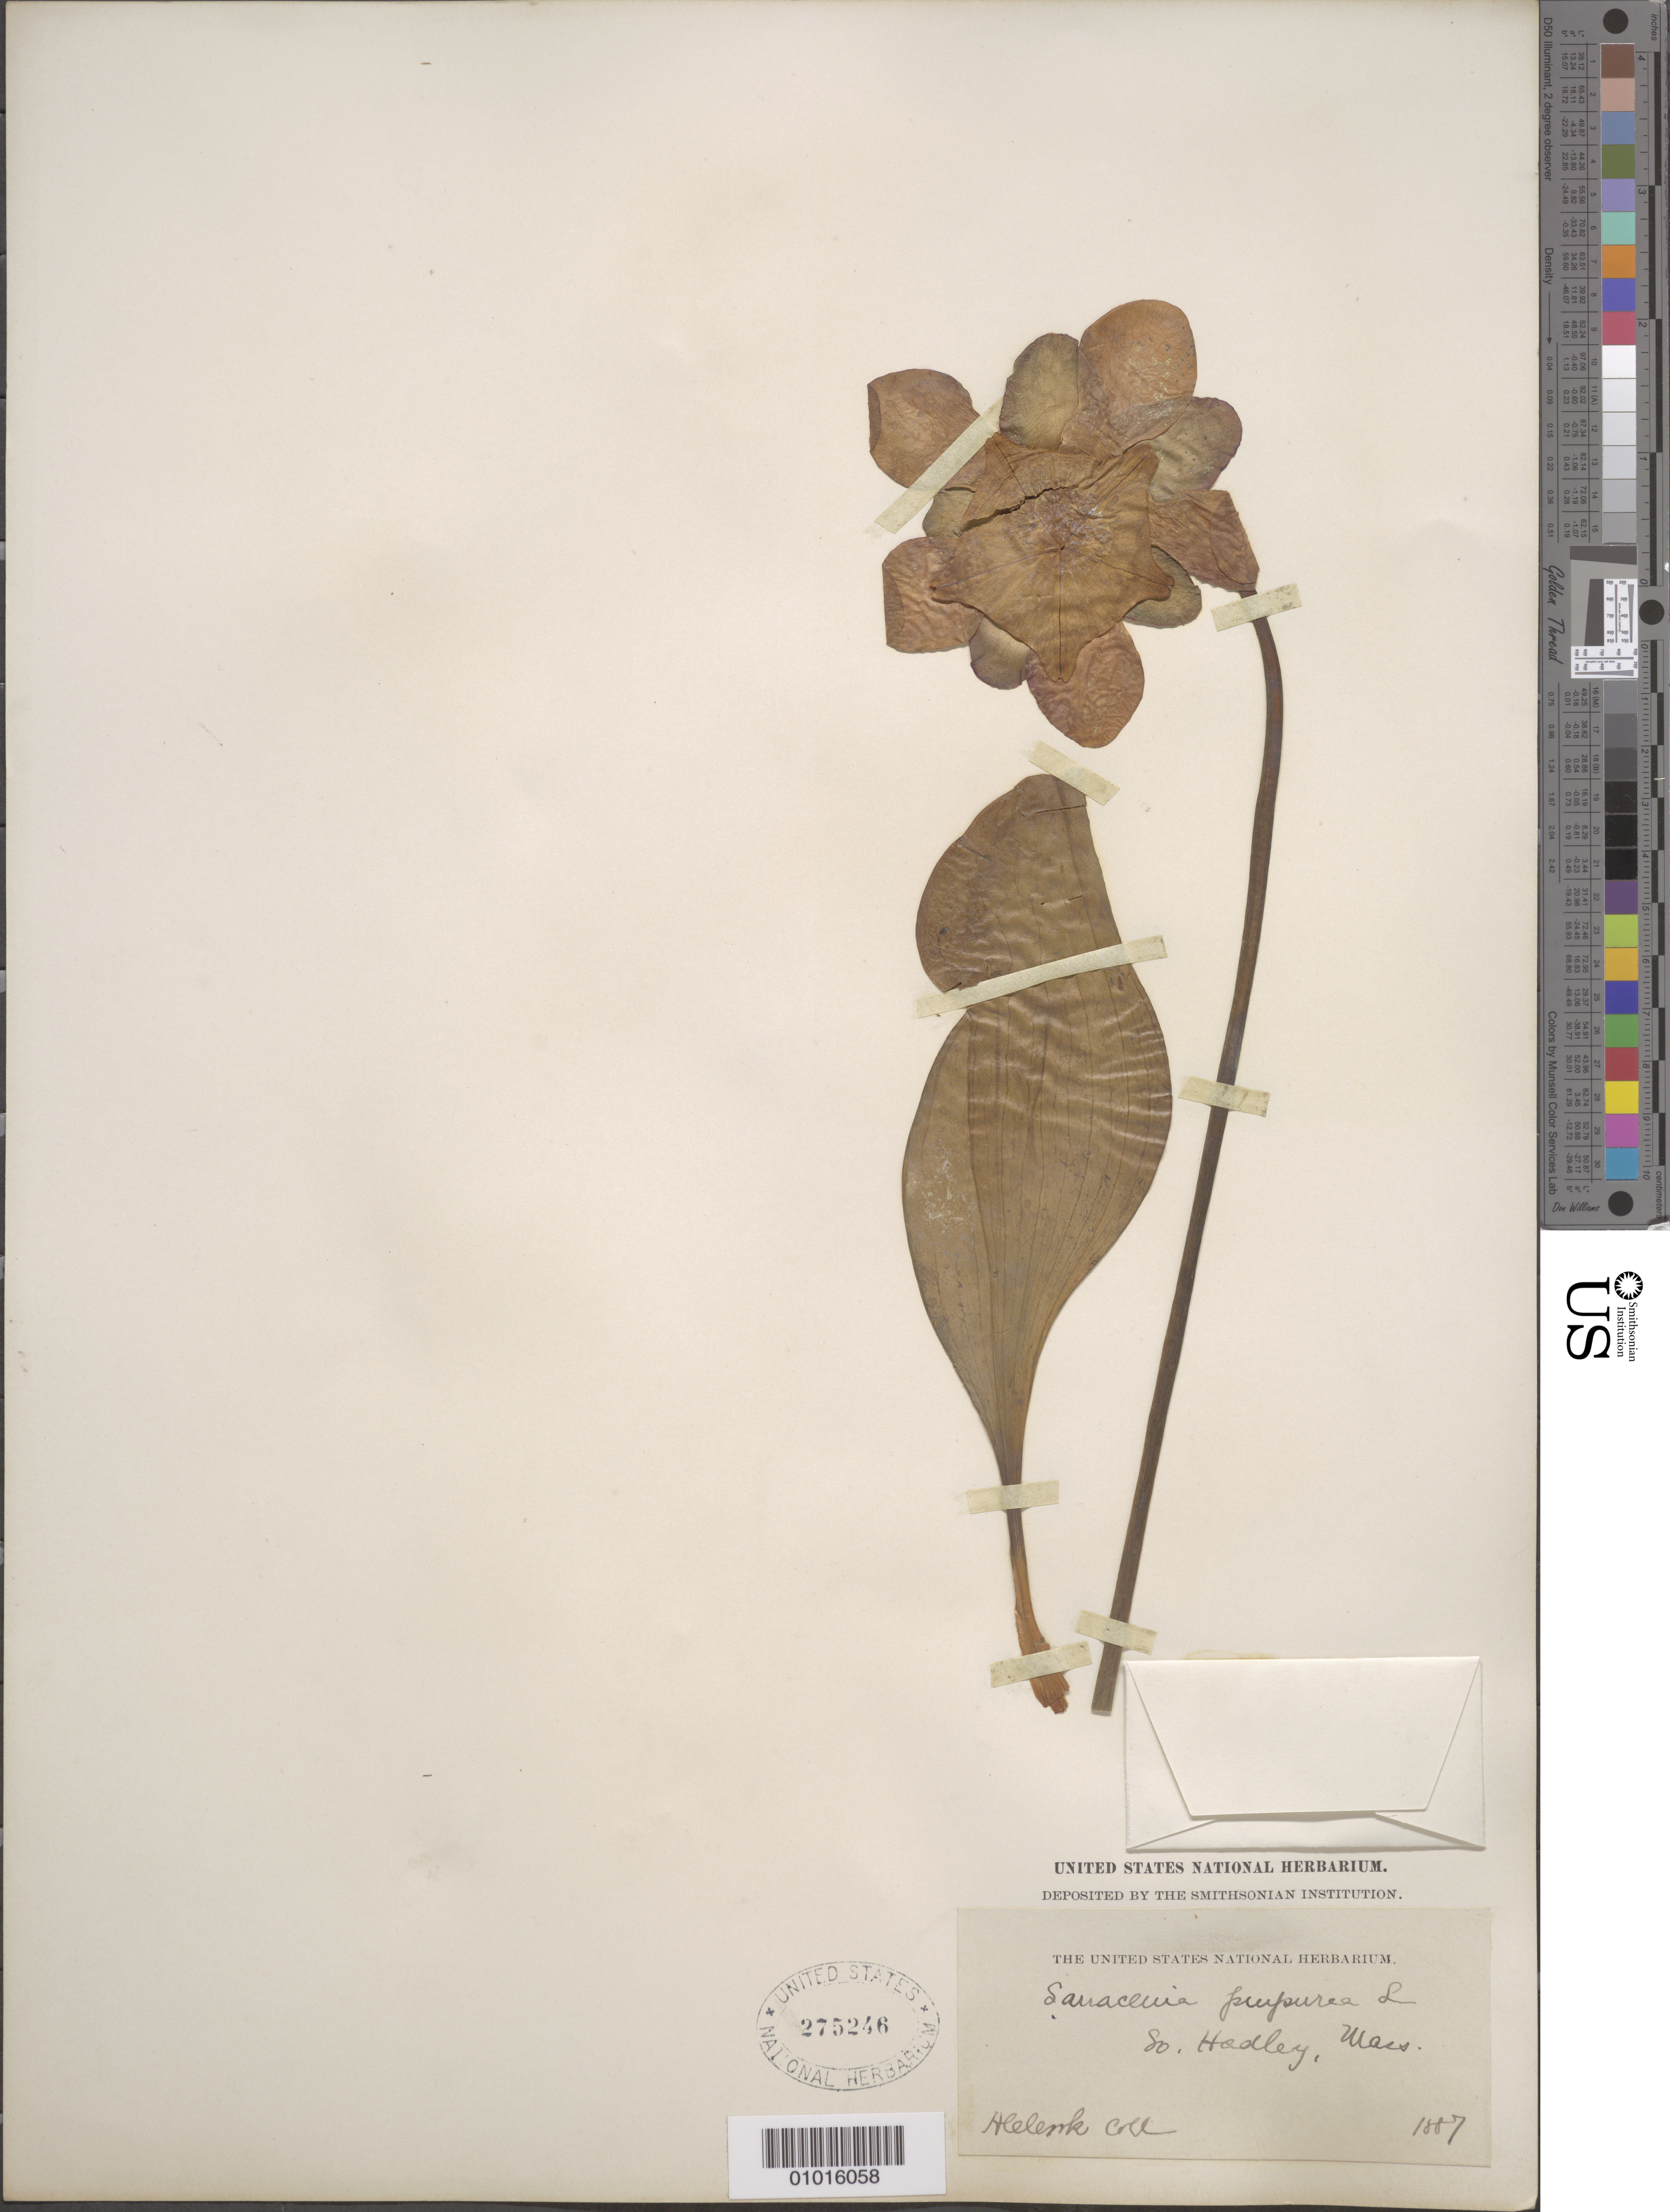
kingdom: Plantae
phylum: Tracheophyta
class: Magnoliopsida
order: Ericales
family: Sarraceniaceae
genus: Sarracenia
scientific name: Sarracenia purpurea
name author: L.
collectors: A. Cook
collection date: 1887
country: United States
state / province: Massachusetts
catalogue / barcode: US 275246